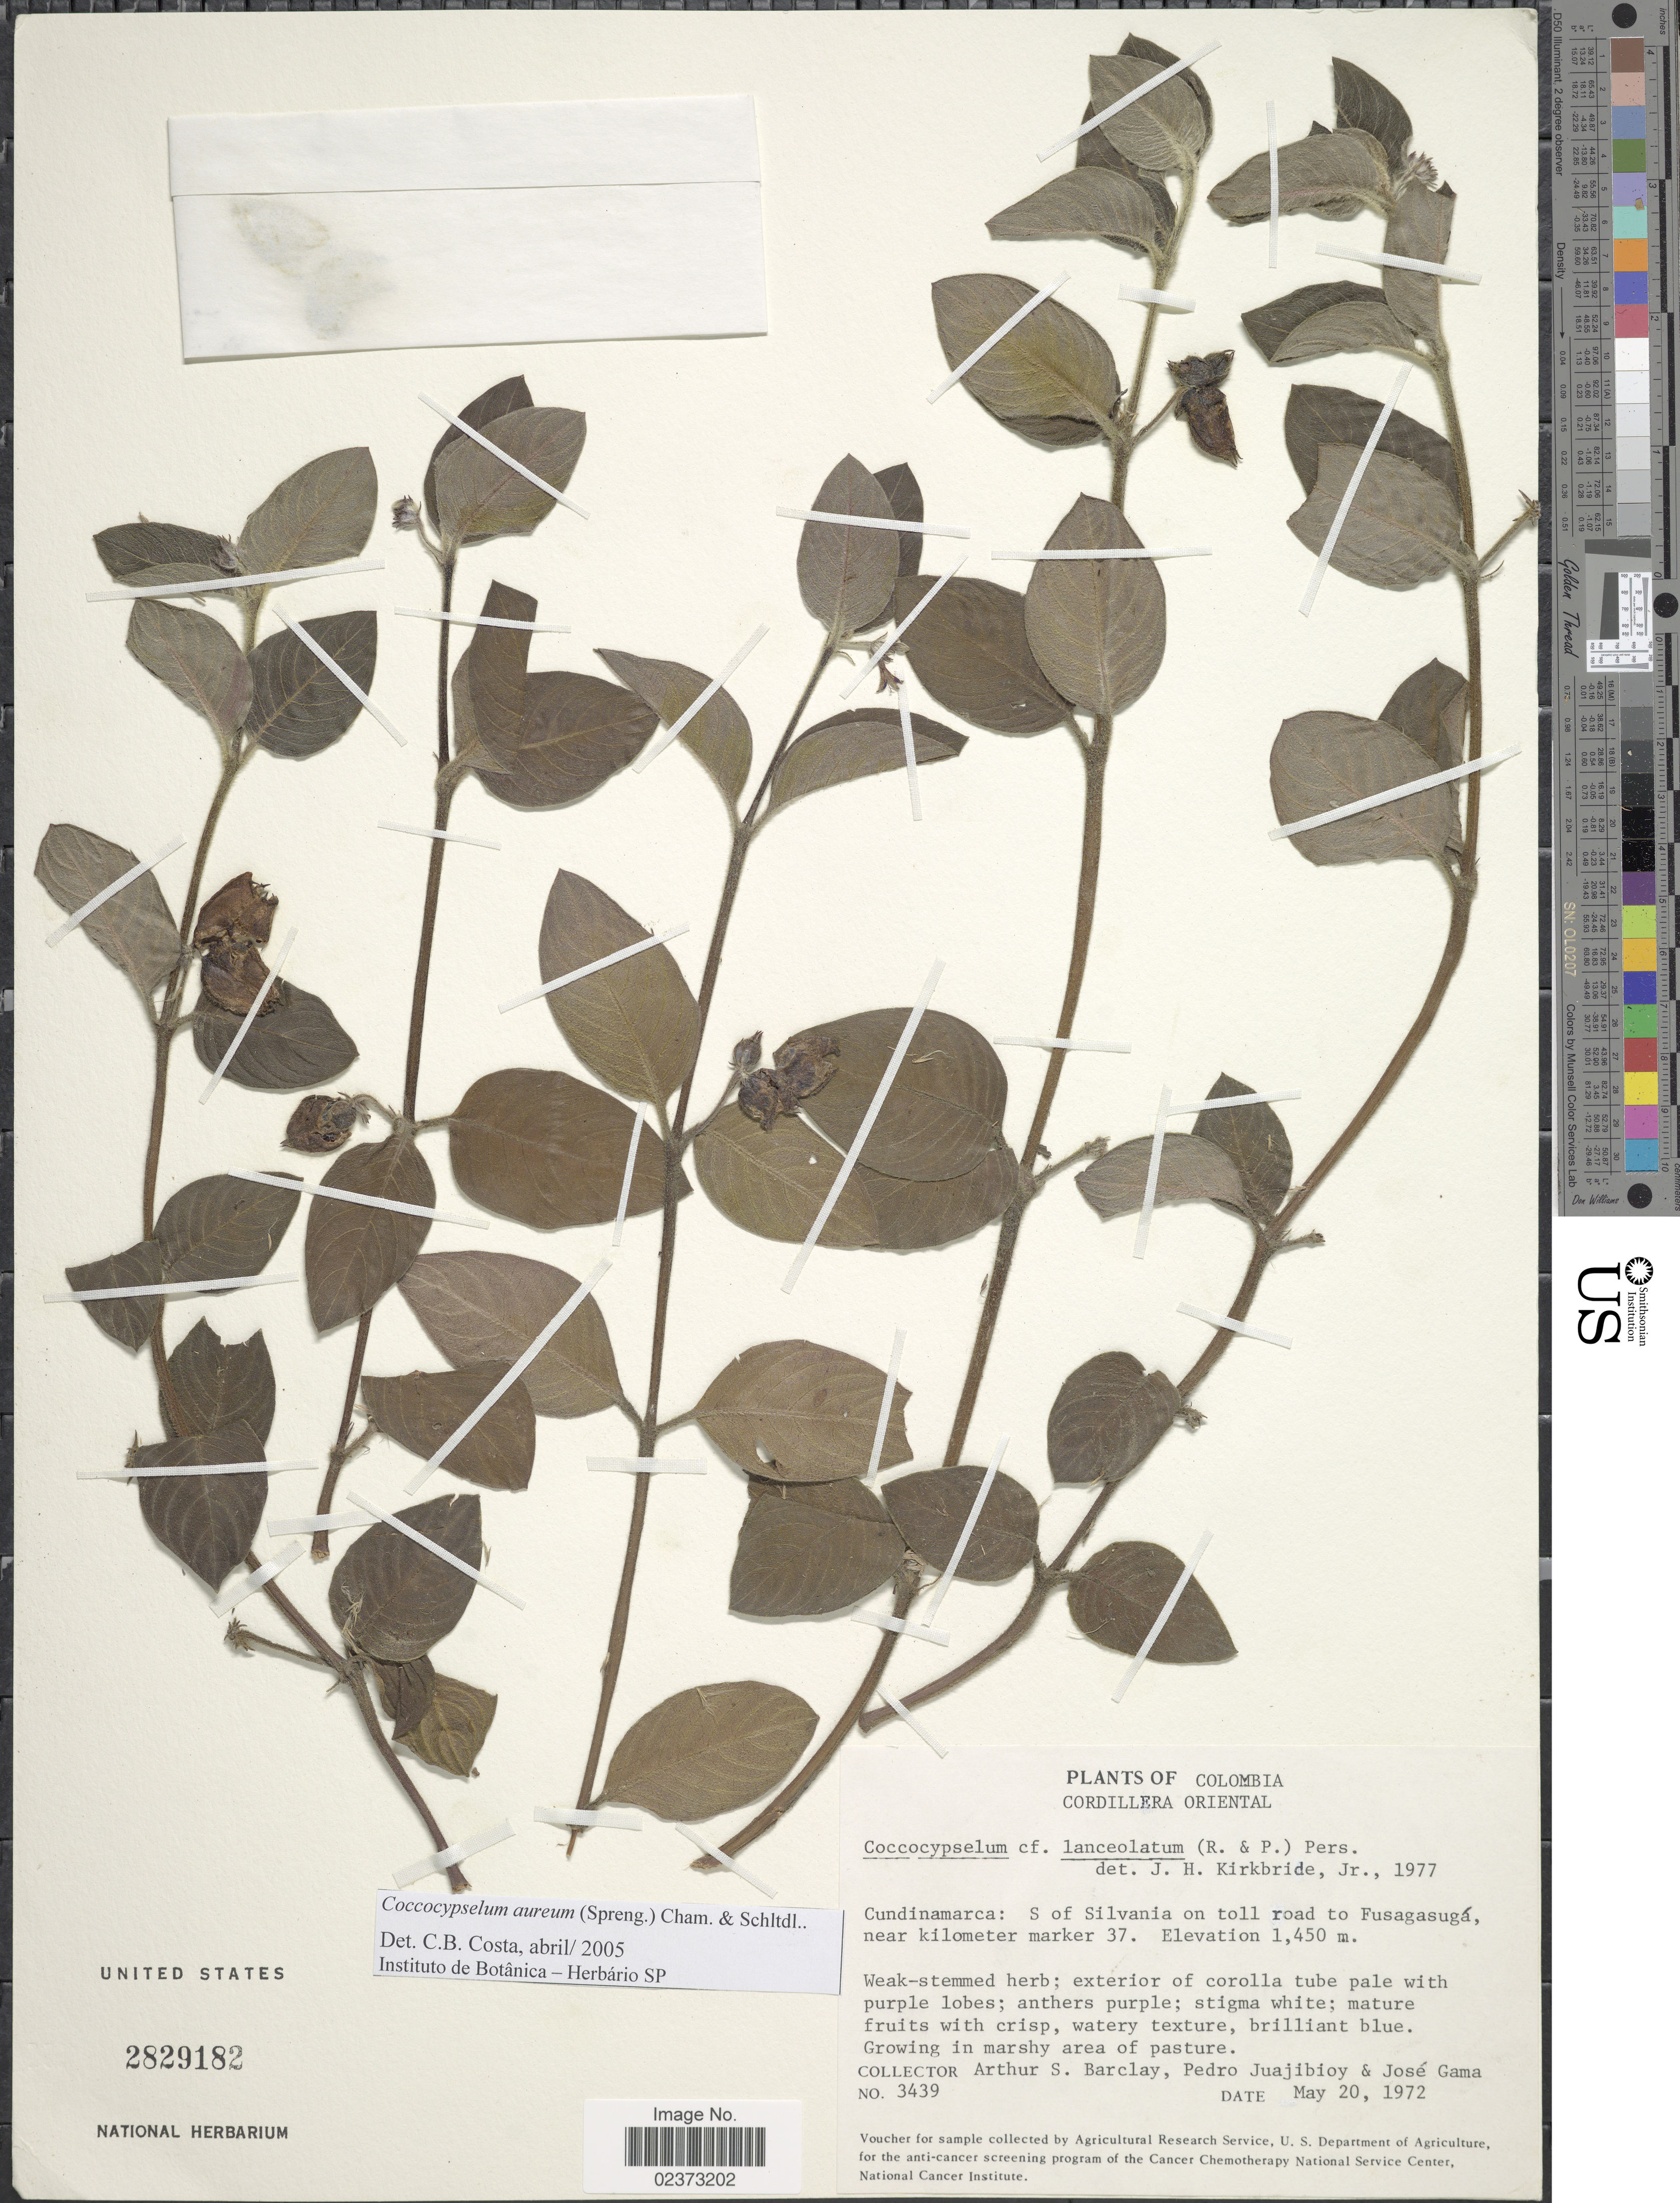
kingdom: Plantae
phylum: Tracheophyta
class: Magnoliopsida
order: Gentianales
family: Rubiaceae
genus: Coccocypselum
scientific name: Coccocypselum aureum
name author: (Spreng.) Cham. & Schltdl.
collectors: A. S. Barclay, P. Juajibioy & J. Gama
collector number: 3439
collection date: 1972-05-20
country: Colombia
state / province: Cundinamarca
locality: Cordiller Oriental, S of Silvania on toll road to Fusagasuga, near kilometer marker 37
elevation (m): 1450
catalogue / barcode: US 2829182